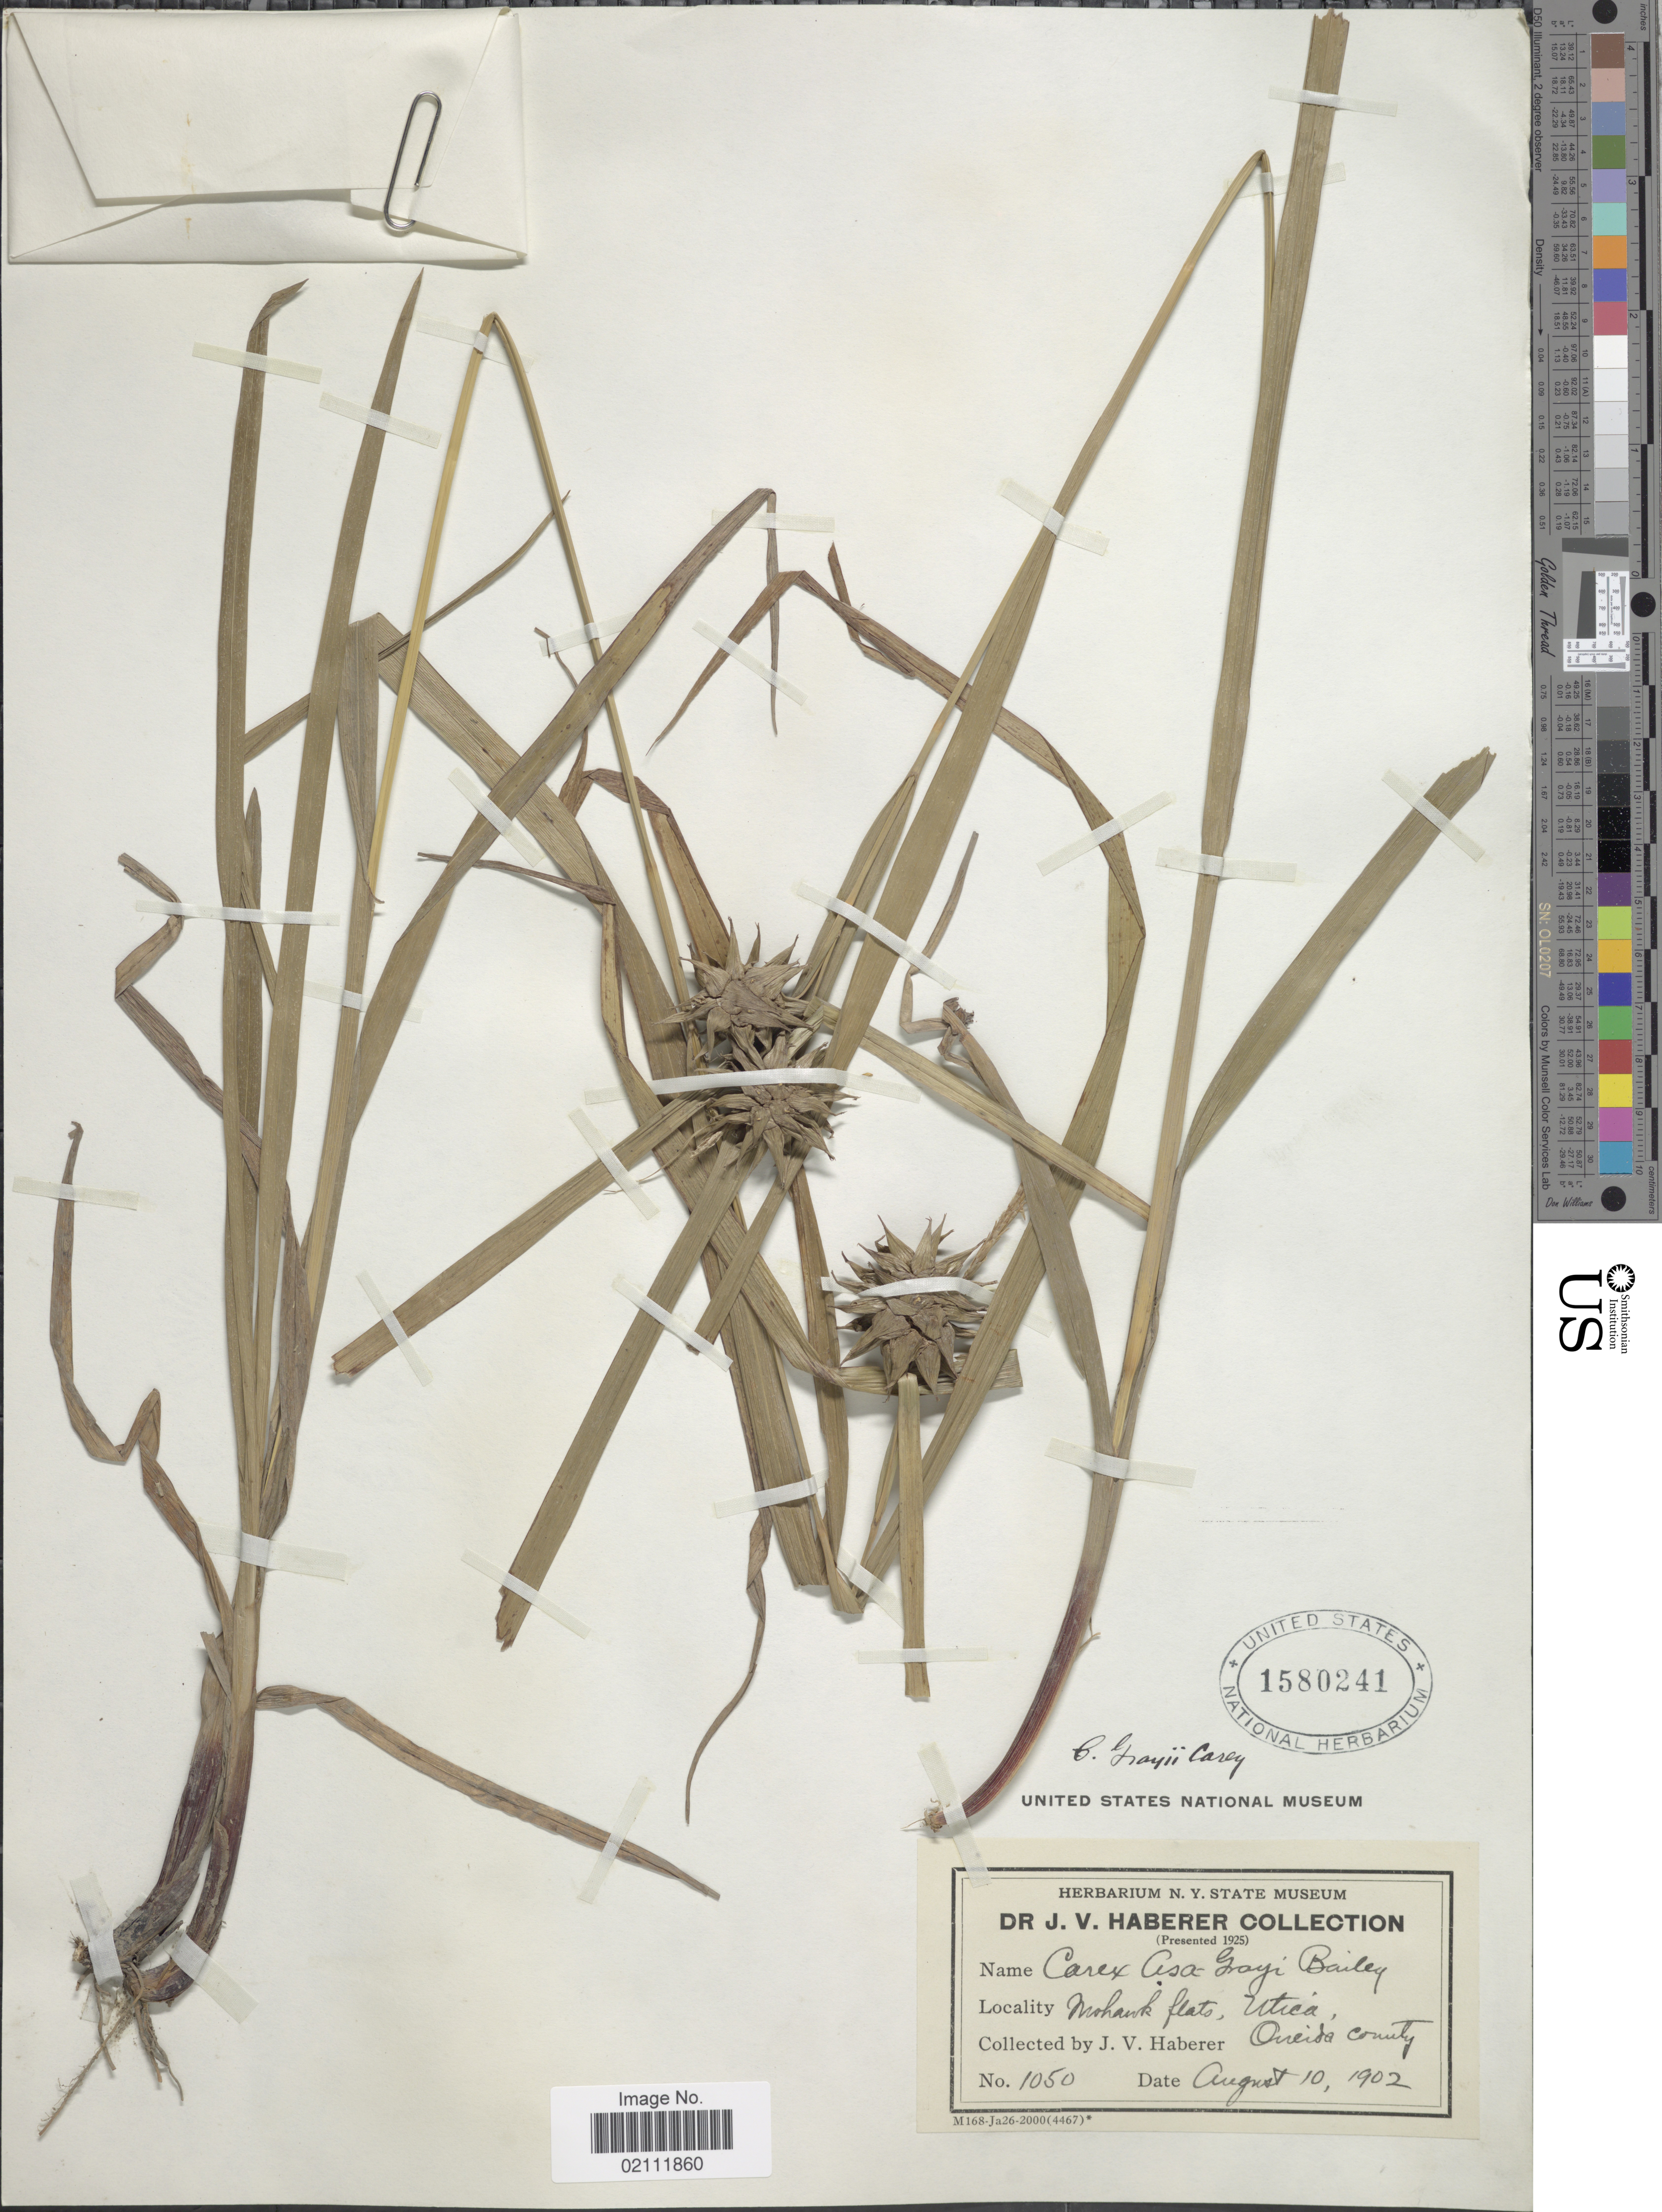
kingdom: Plantae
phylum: Tracheophyta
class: Liliopsida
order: Poales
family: Cyperaceae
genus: Carex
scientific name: Carex grayi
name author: J. Carey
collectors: J. V. Haberer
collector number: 1050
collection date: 1902-08-10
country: United States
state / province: New York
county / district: Oneida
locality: Mohank flats, Utica, Oneida County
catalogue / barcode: US 1580241